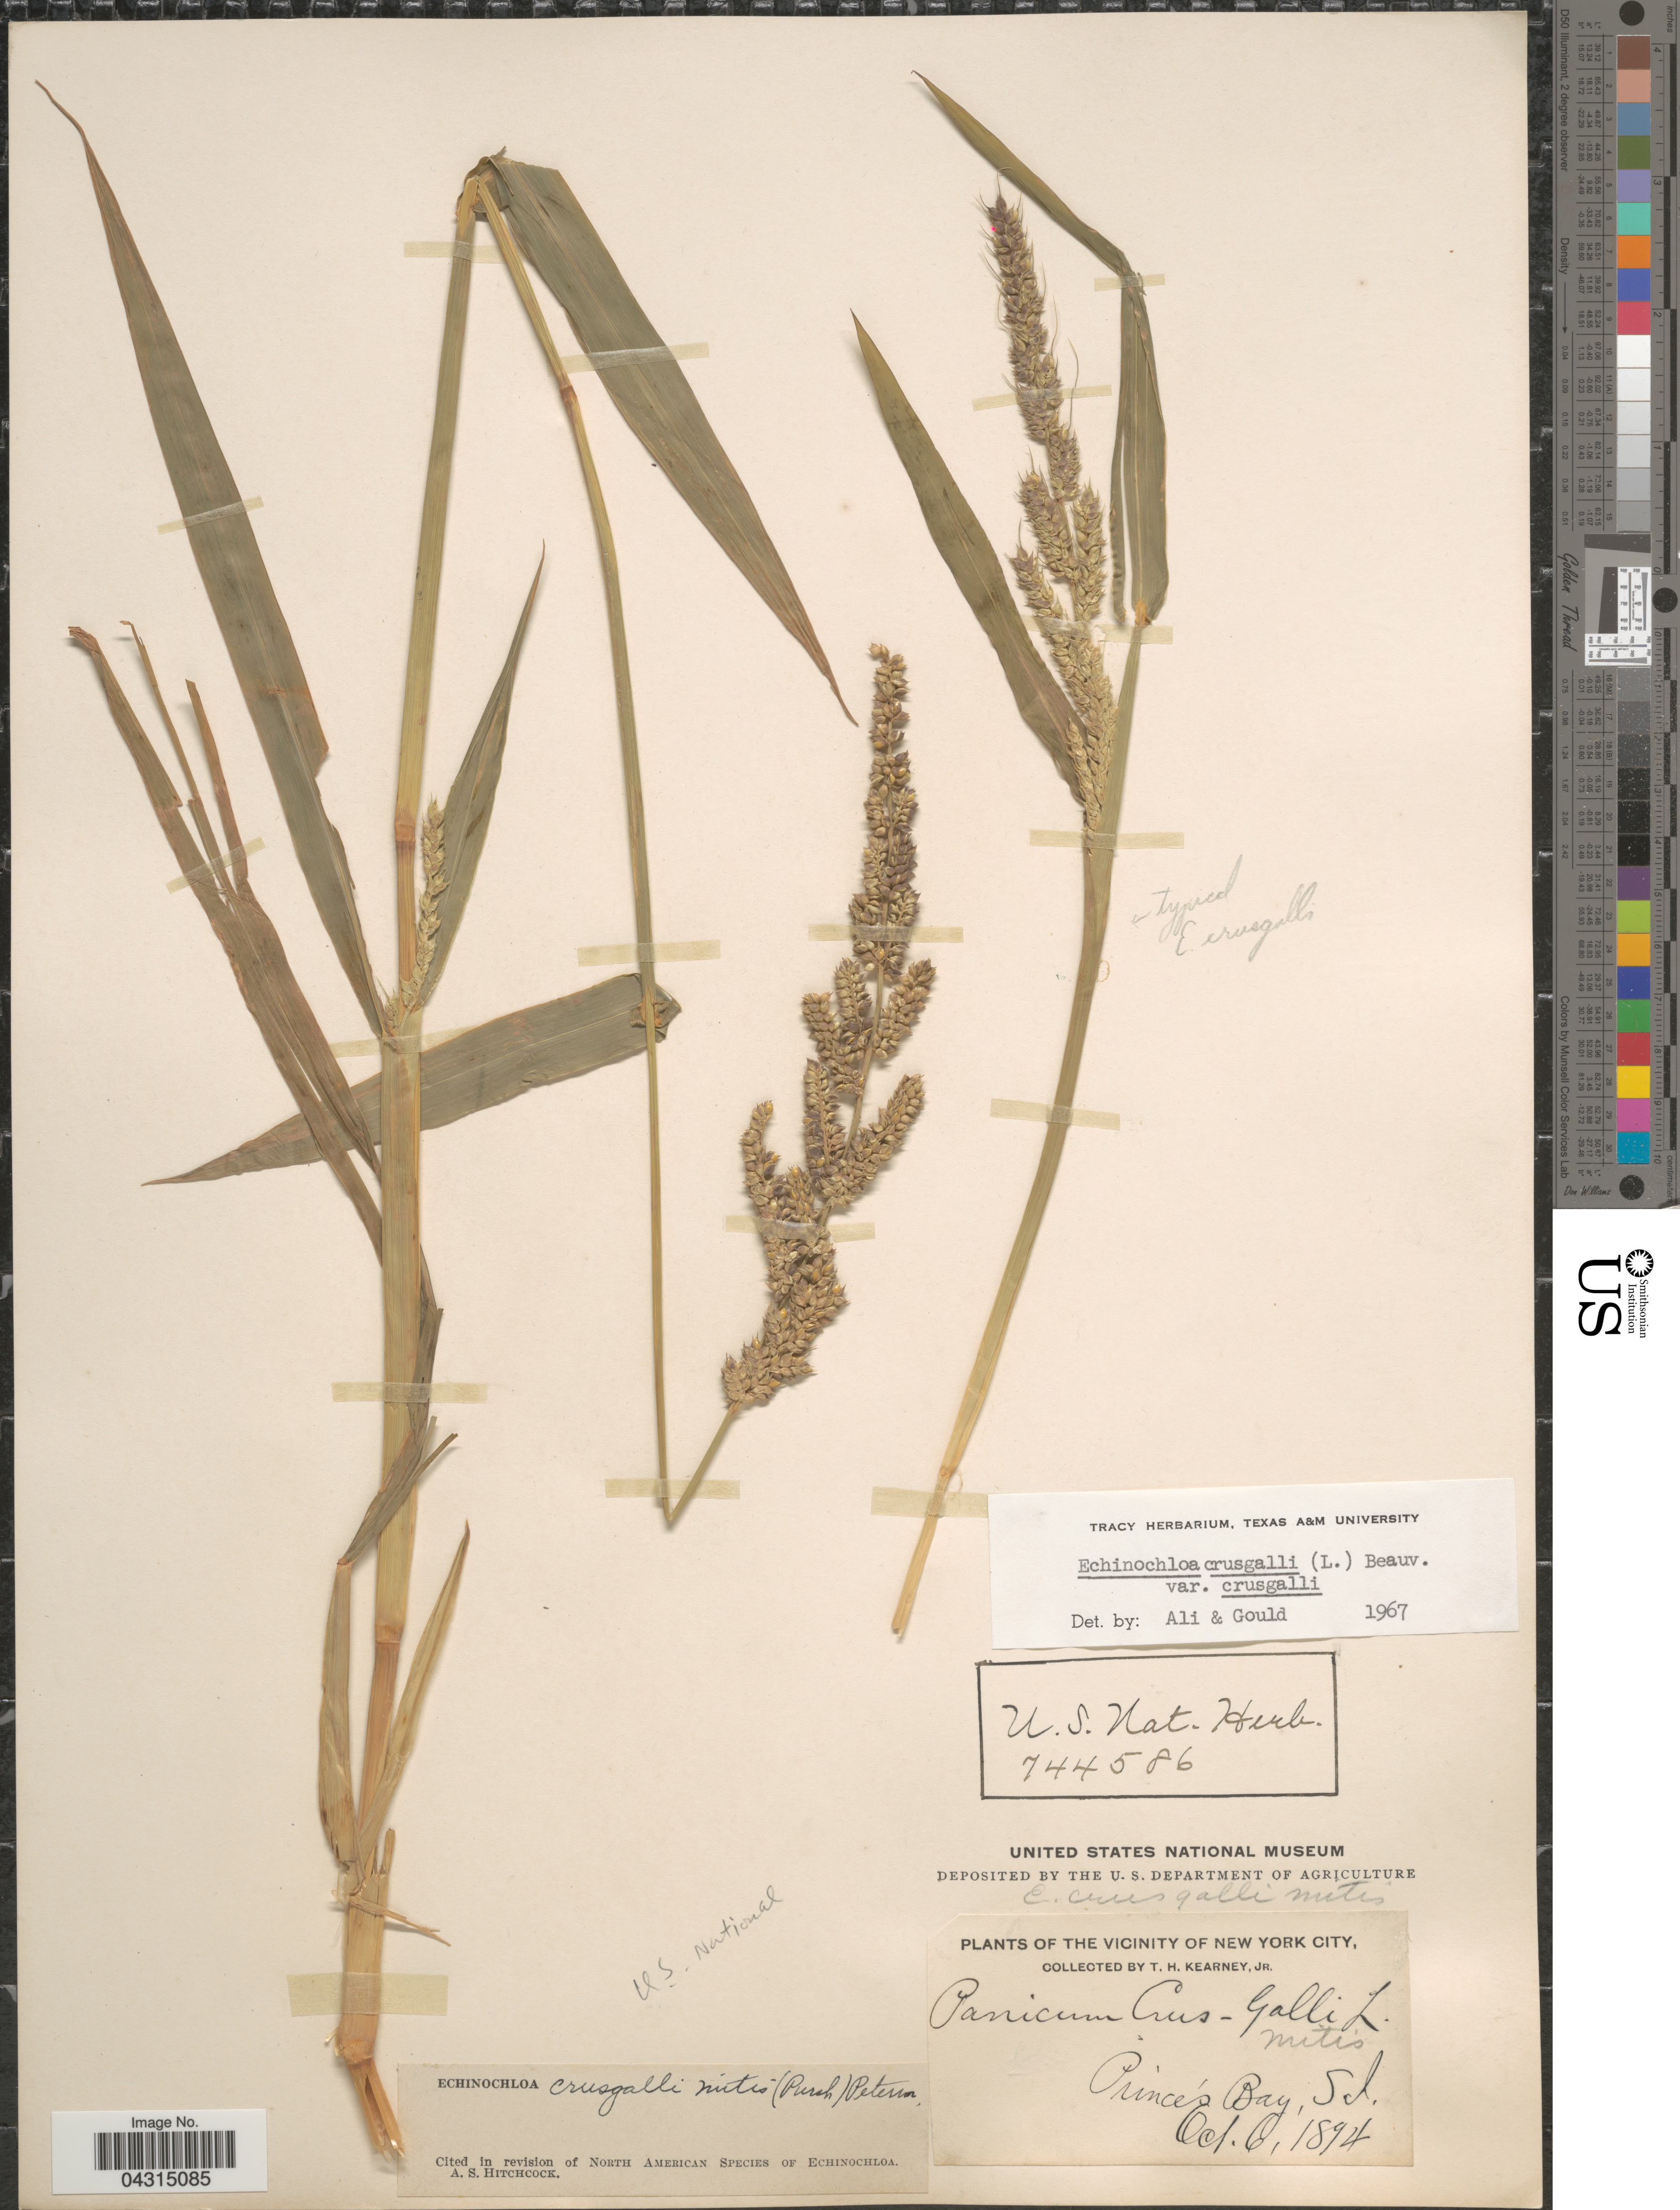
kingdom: Plantae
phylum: Tracheophyta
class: Liliopsida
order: Poales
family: Poaceae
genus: Echinochloa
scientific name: Echinochloa colona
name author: (L.) Link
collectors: T. H. Kearney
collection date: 1894-10-06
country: United States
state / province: New York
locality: The Vicinity of New York City. Prince's Bay, S.I.